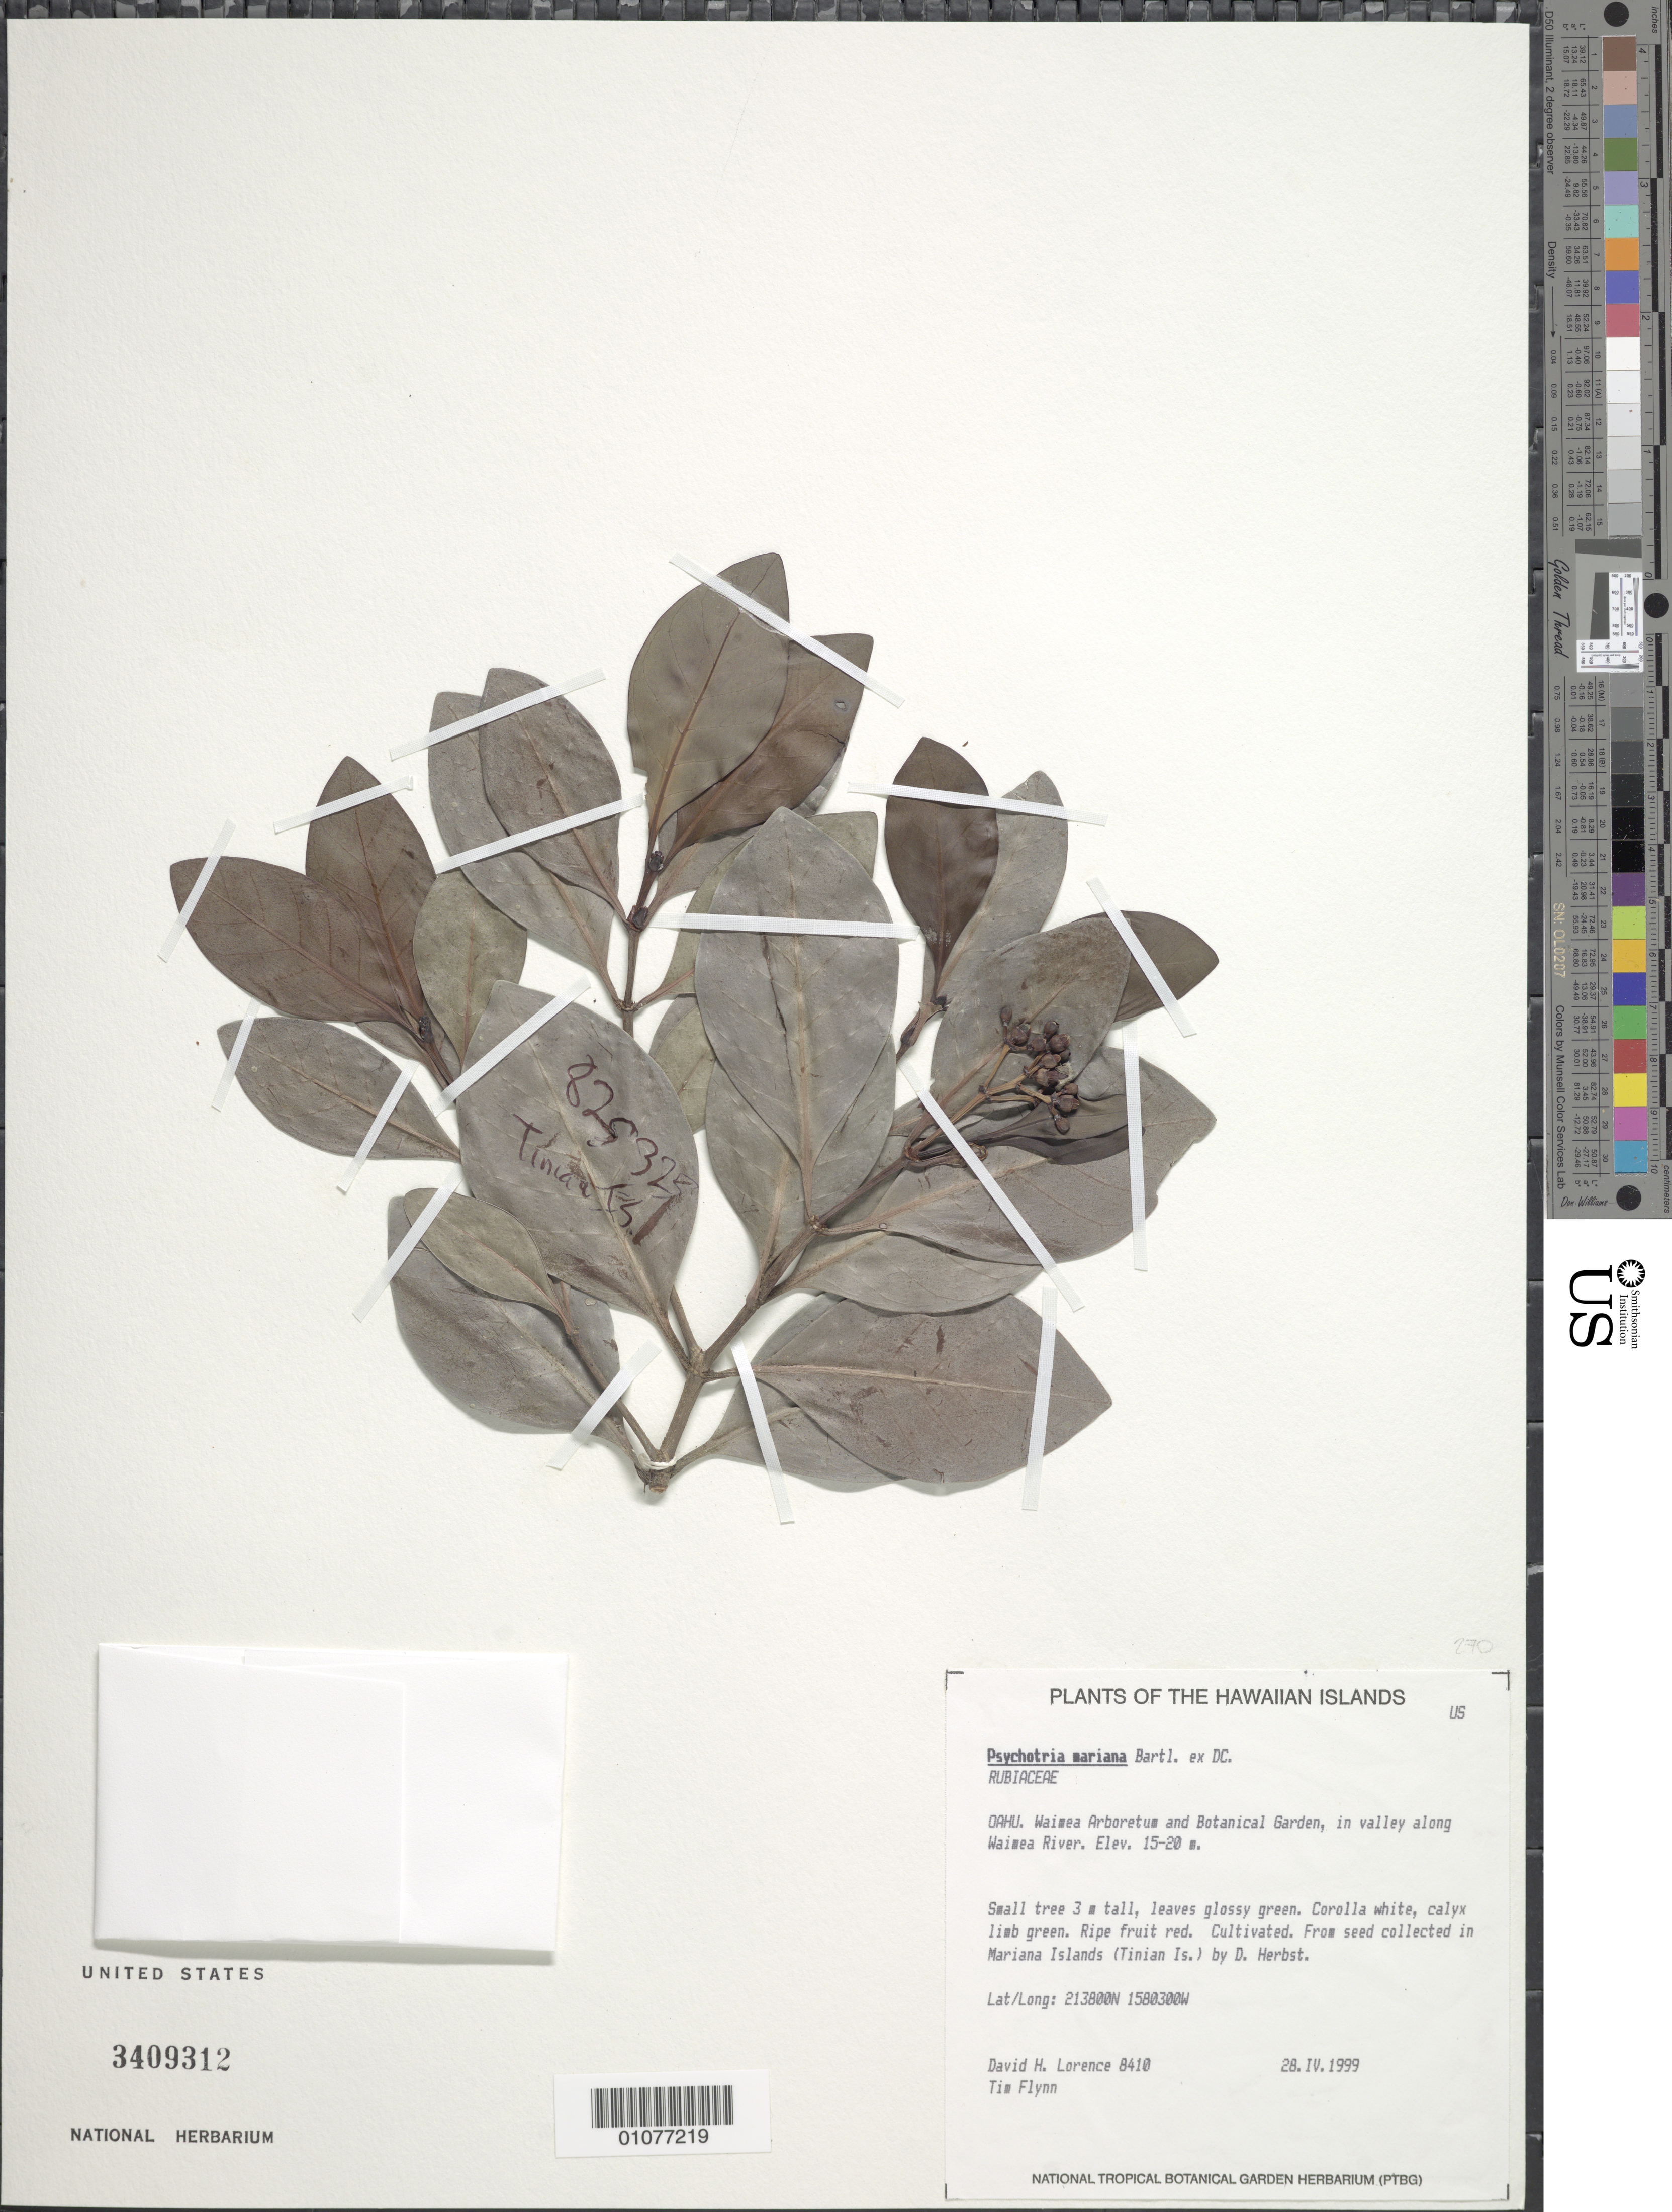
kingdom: Plantae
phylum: Tracheophyta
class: Magnoliopsida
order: Gentianales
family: Rubiaceae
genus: Psychotria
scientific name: Psychotria mariana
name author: Bartl. ex DC.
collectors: D. Lorence & T. W. Flynn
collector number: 8410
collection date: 1999-04-28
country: United States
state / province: Hawaii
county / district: Kauai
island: Oahu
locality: Waimea Arboretum and Botanical Garden, in valley along Waimea River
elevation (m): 15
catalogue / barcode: US 3409312